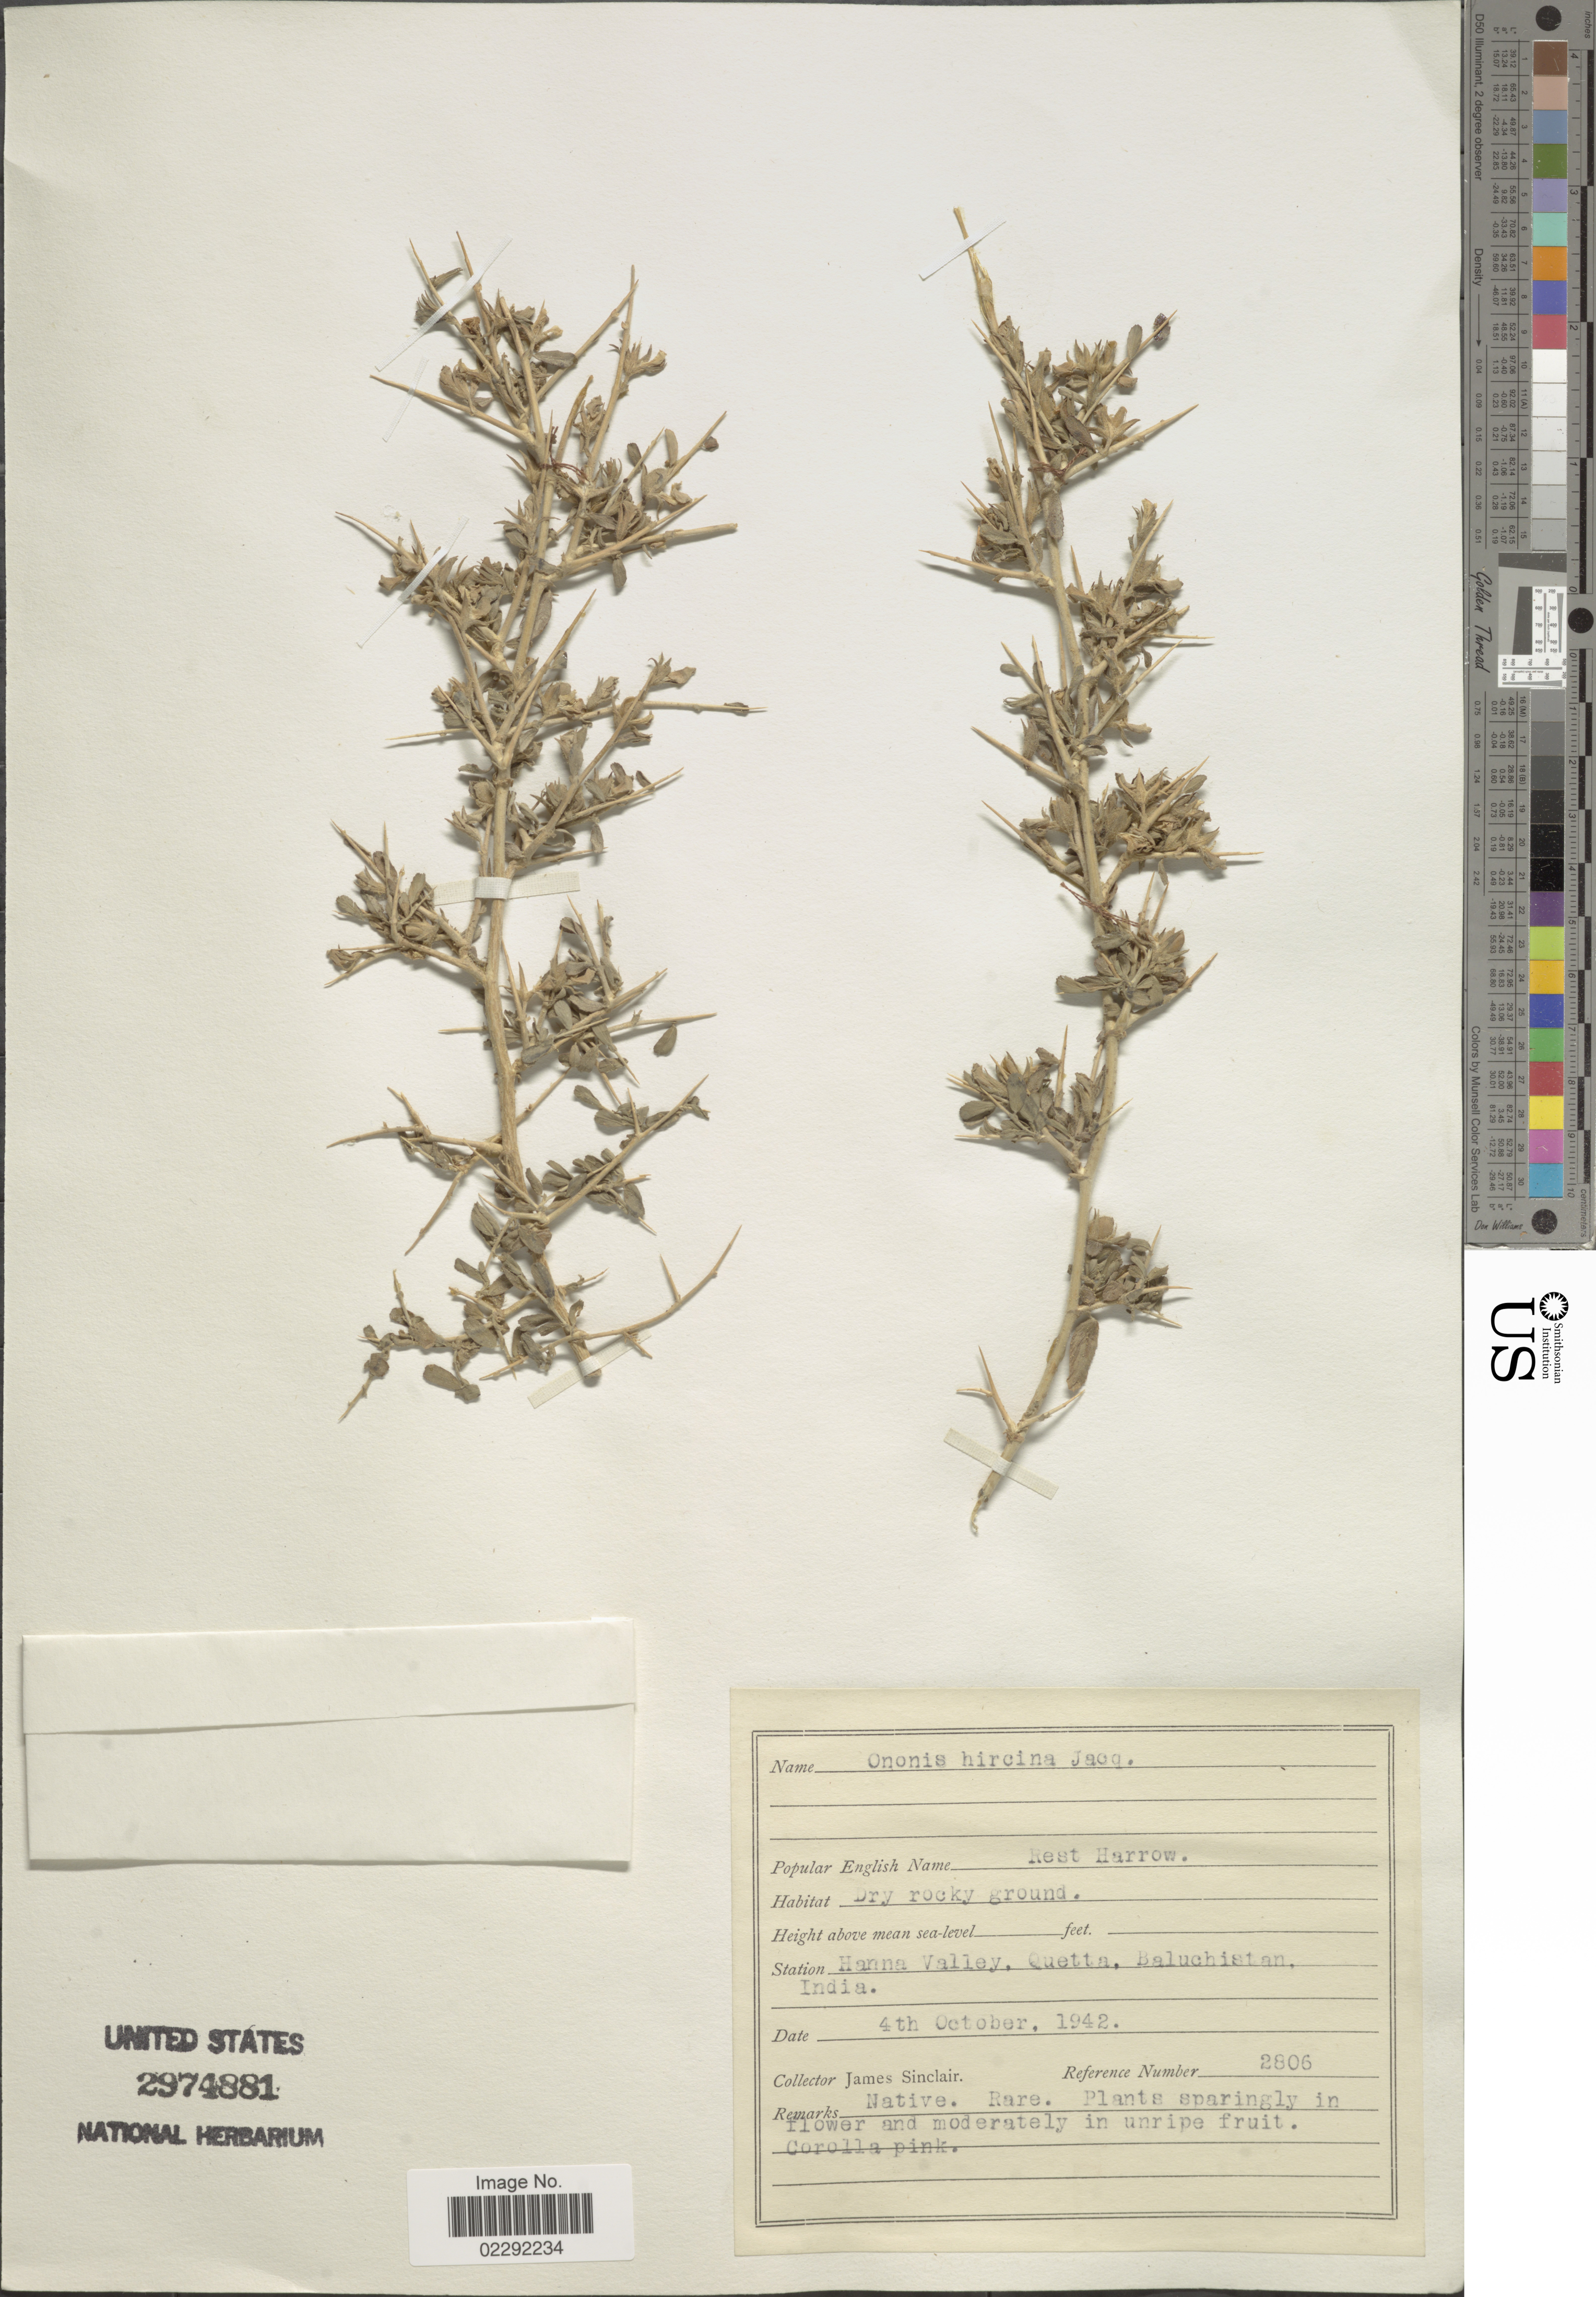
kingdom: Plantae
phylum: Tracheophyta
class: Magnoliopsida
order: Fabales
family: Fabaceae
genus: Ononis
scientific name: Ononis hircina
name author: Jacq.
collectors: J. Sinclair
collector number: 2806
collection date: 1942-10-04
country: India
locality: Hanna Valley, Quetta, Baluchistan, India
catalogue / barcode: US 2974881